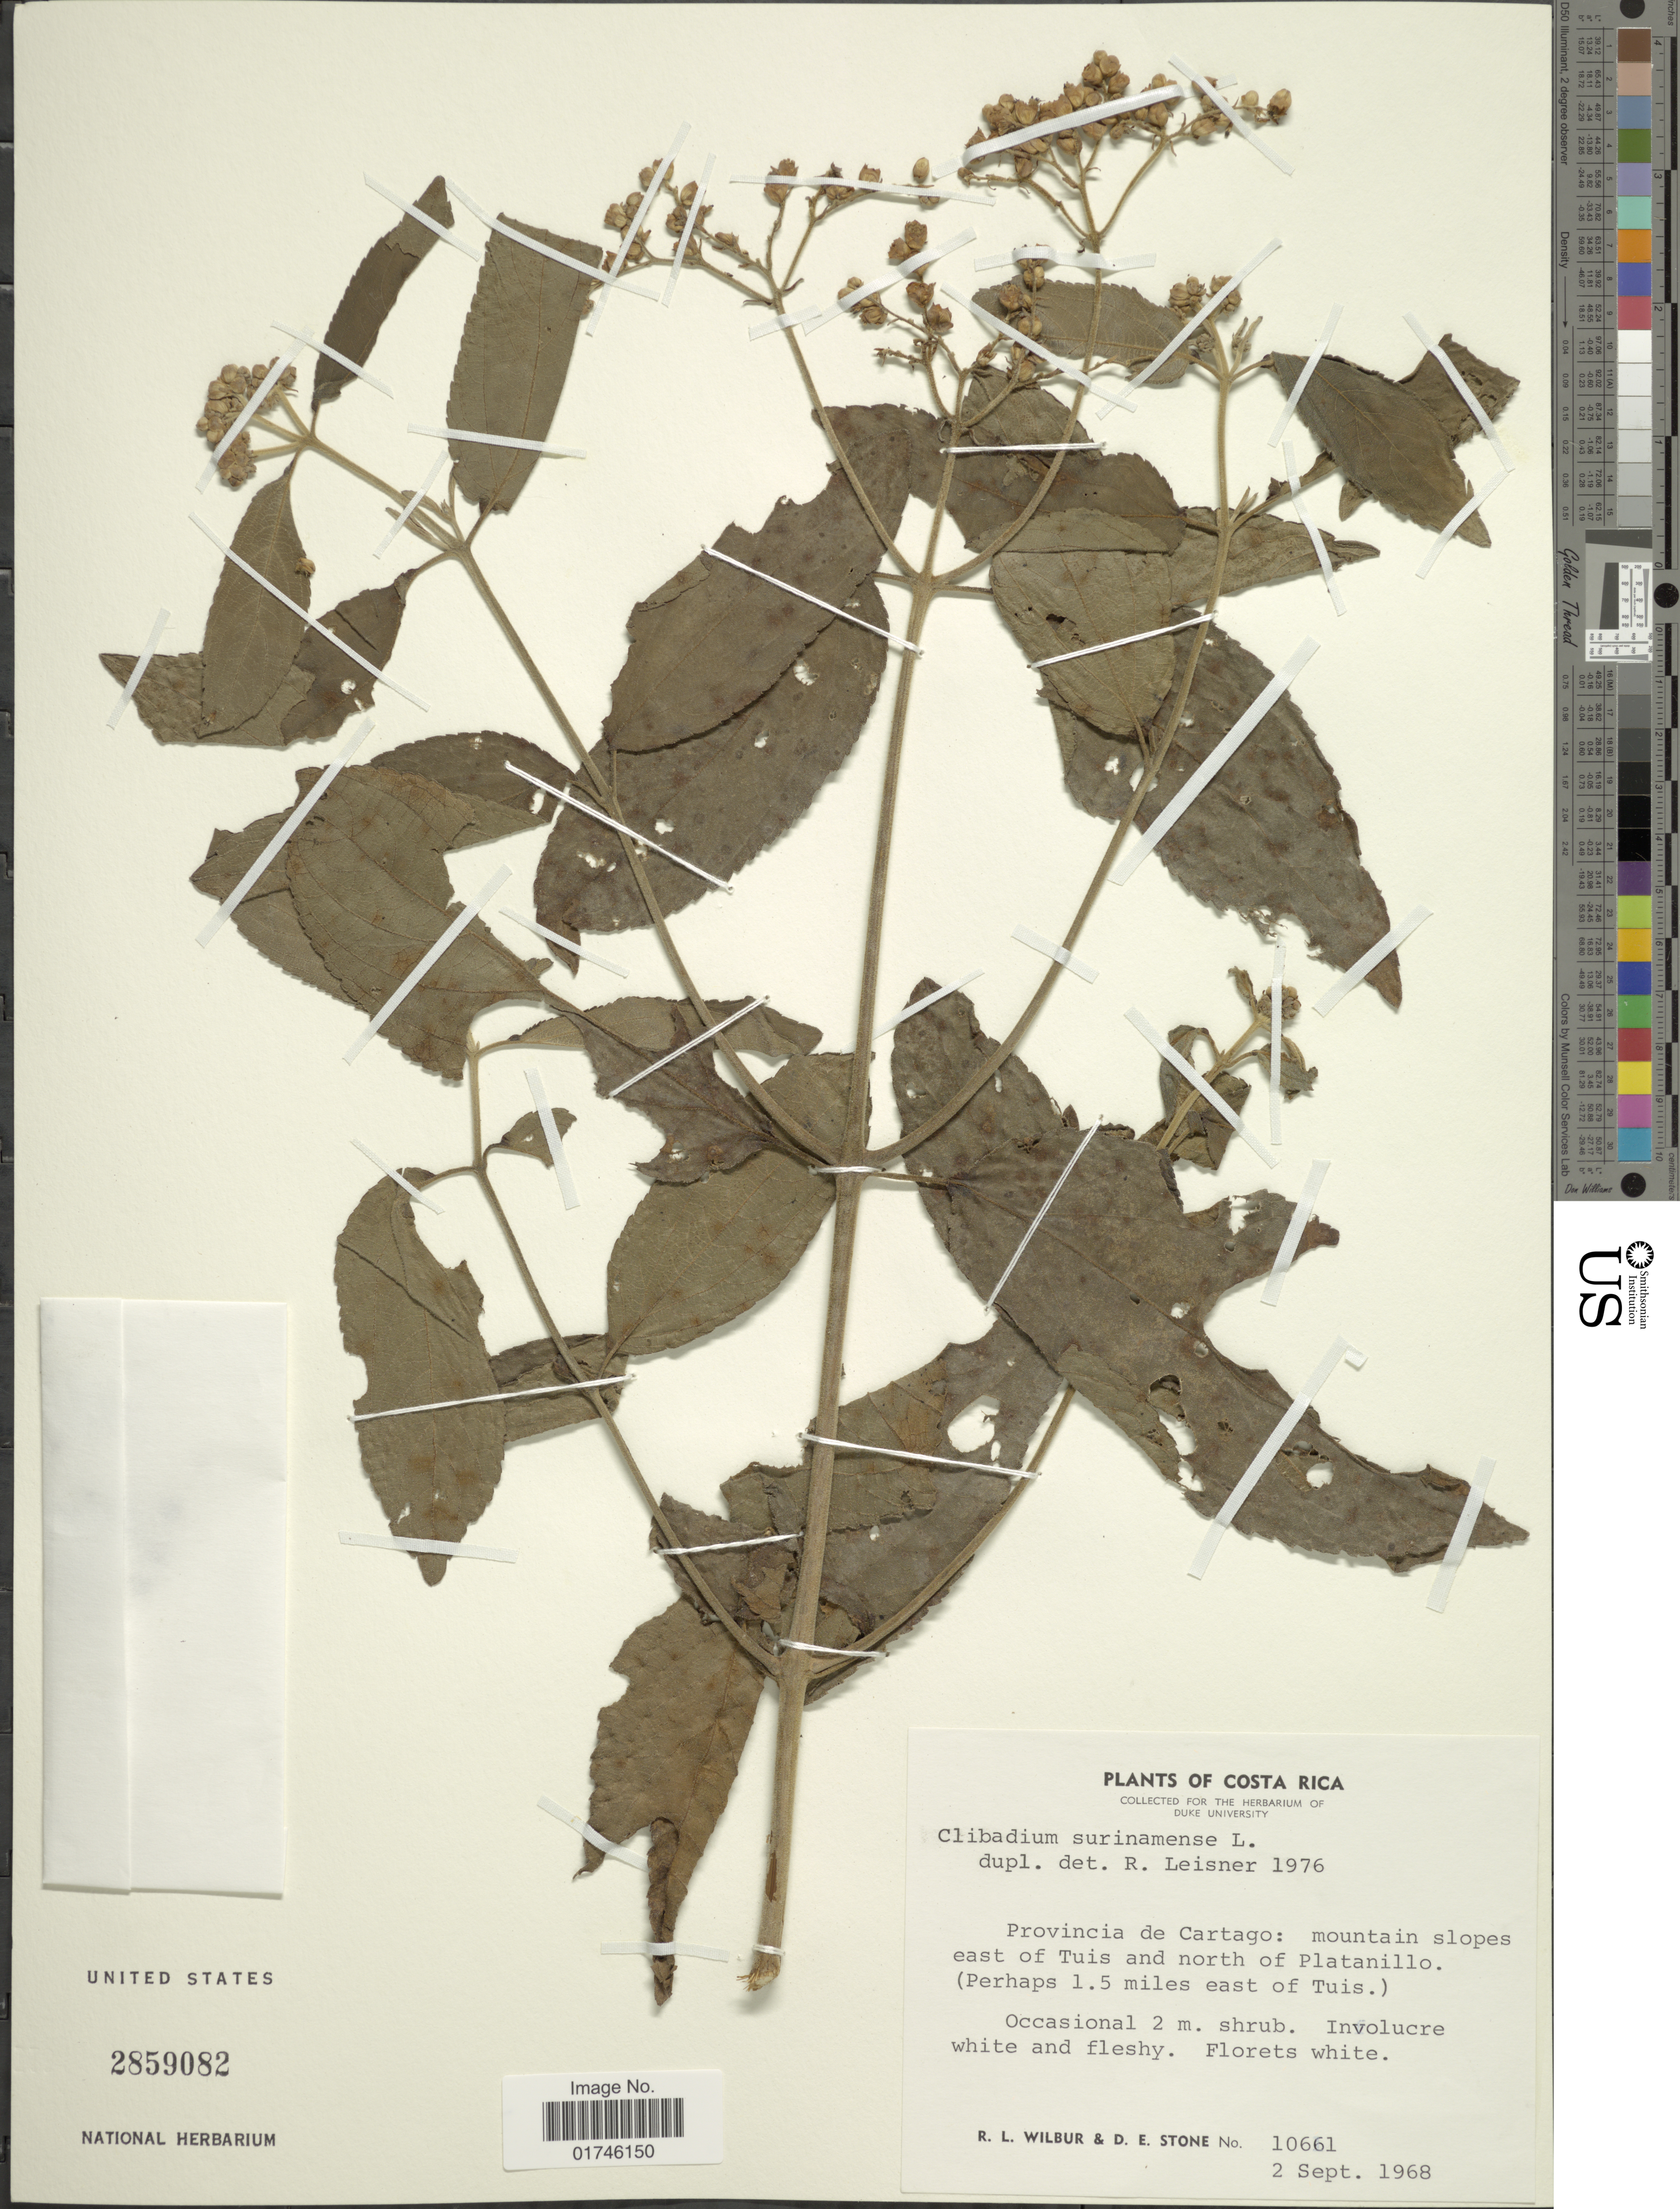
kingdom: Plantae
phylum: Tracheophyta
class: Magnoliopsida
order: Asterales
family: Asteraceae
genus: Clibadium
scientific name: Clibadium surinamense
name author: L.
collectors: R. L. Wilbur & D. E. Stone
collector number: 10661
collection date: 1968-09-02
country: Costa Rica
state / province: Cartago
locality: Provincia de Cartago: mountain slopes east of Tuis and north of Plantanillo (Perhaps 1.5 miles east of Tuis).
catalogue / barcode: US 2859082